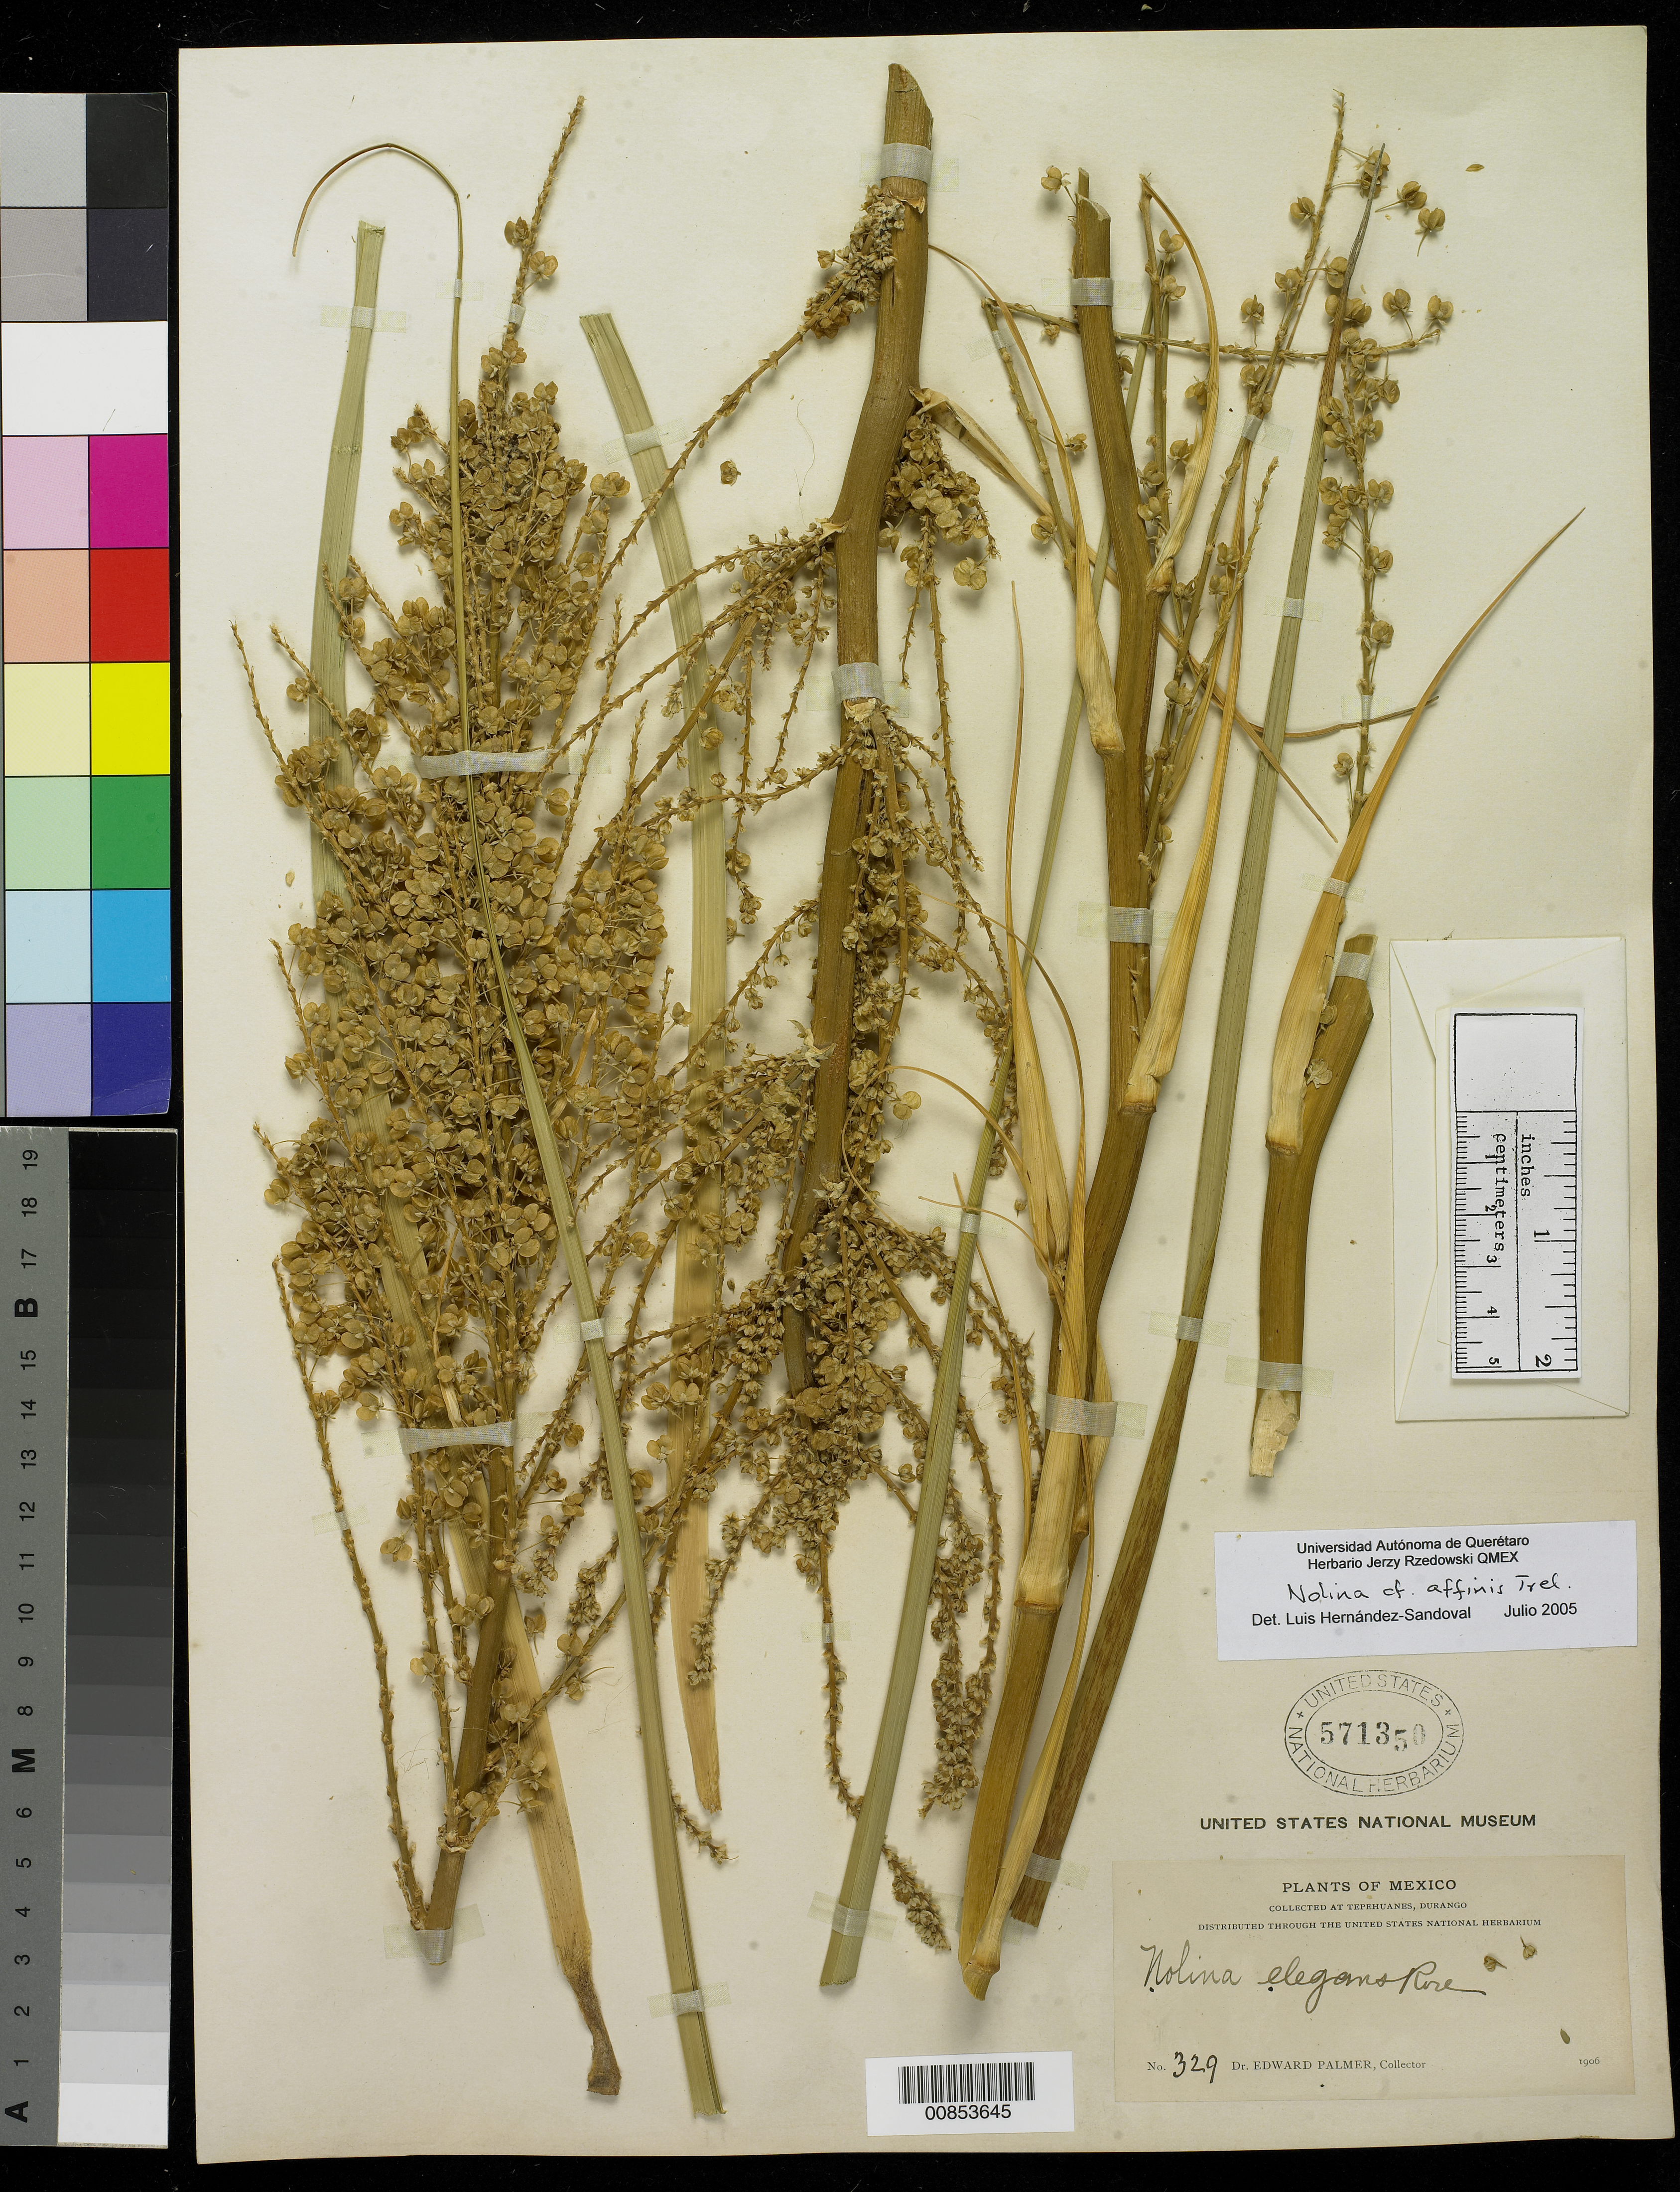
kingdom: Plantae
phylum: Tracheophyta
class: Liliopsida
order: Asparagales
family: Asparagaceae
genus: Nolina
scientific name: Nolina affinis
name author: Trel.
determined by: Hernández-Sandoval, L. G.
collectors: E. Palmer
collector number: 329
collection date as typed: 1906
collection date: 1906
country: Mexico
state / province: Durango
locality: Tepehuanes, Durango.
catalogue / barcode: US 531350